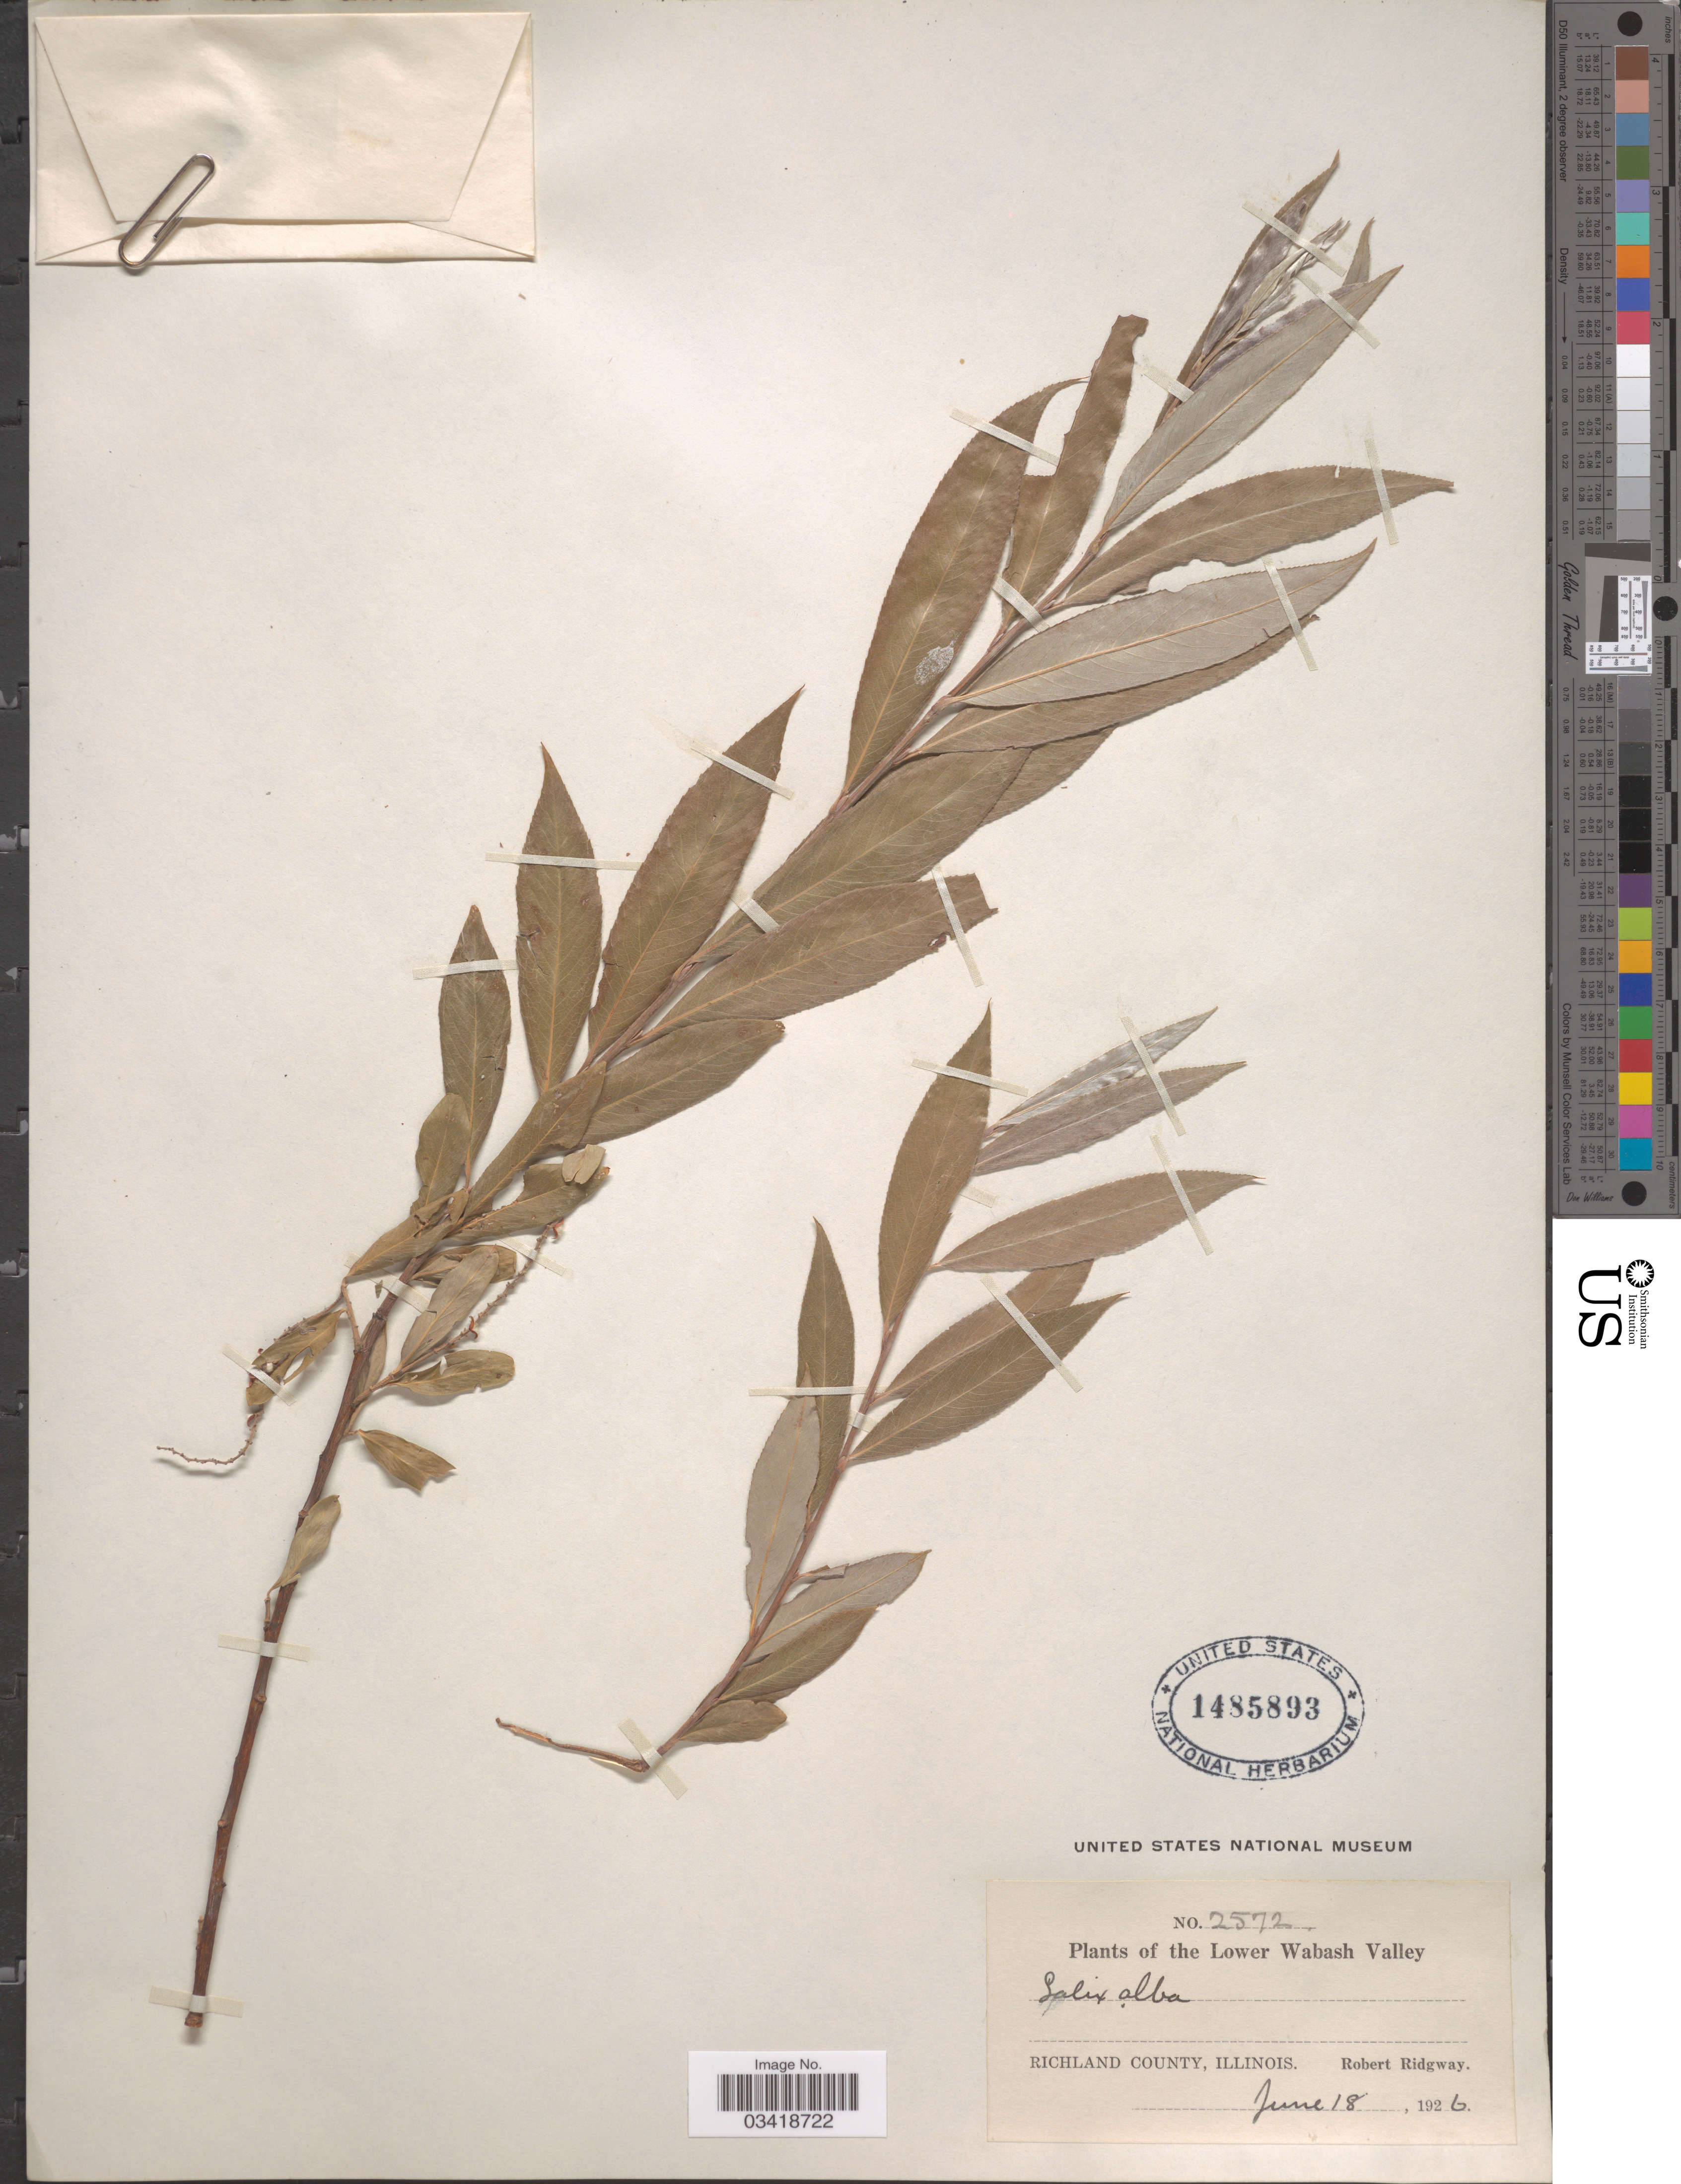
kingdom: Plantae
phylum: Tracheophyta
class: Magnoliopsida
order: Malpighiales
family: Salicaceae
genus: Salix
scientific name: Salix alba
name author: L.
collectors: R. Ridgway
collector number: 2572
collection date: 1926-06-18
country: United States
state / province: Illinois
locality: The Lower Wabash Valley. Richland County.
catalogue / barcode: US 1485893